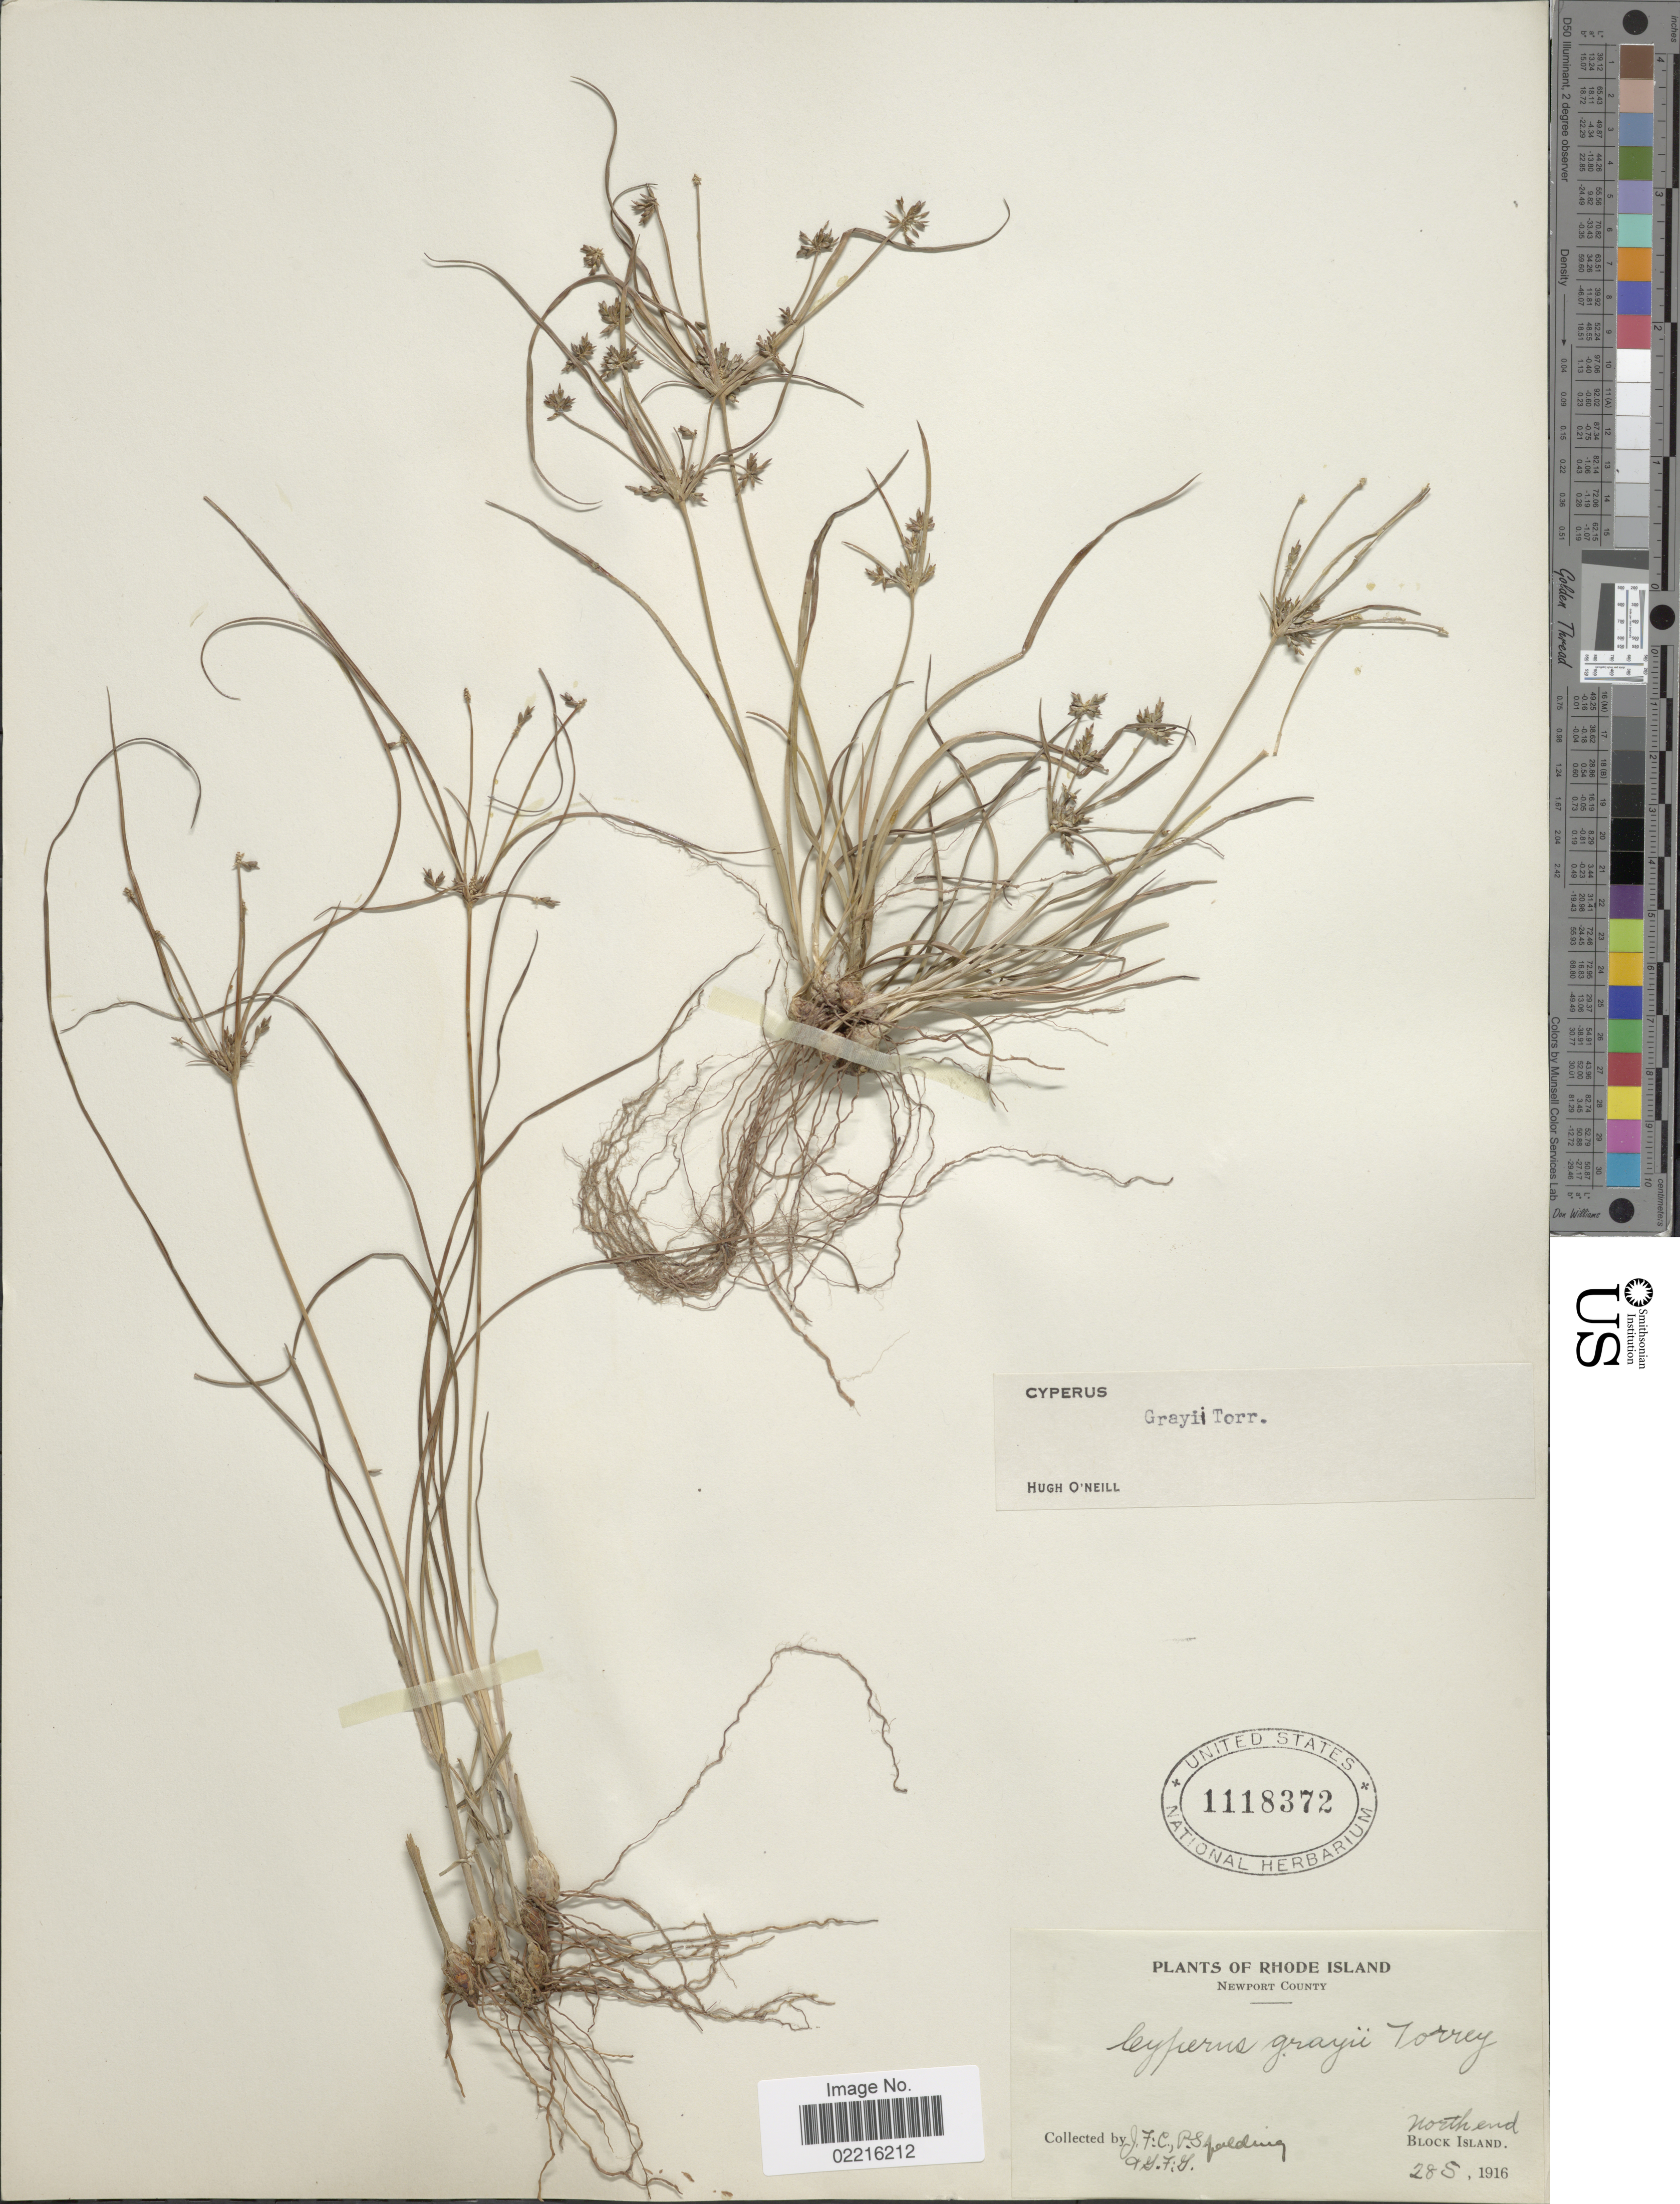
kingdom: Plantae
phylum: Tracheophyta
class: Liliopsida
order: Poales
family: Cyperaceae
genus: Cyperus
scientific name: Cyperus grayi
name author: Torr.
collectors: J. Collins, P. Spalding & G. F. G.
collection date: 1916-05-28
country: United States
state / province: Rhode Island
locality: Newport County, north end Block Island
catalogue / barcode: US 1118372